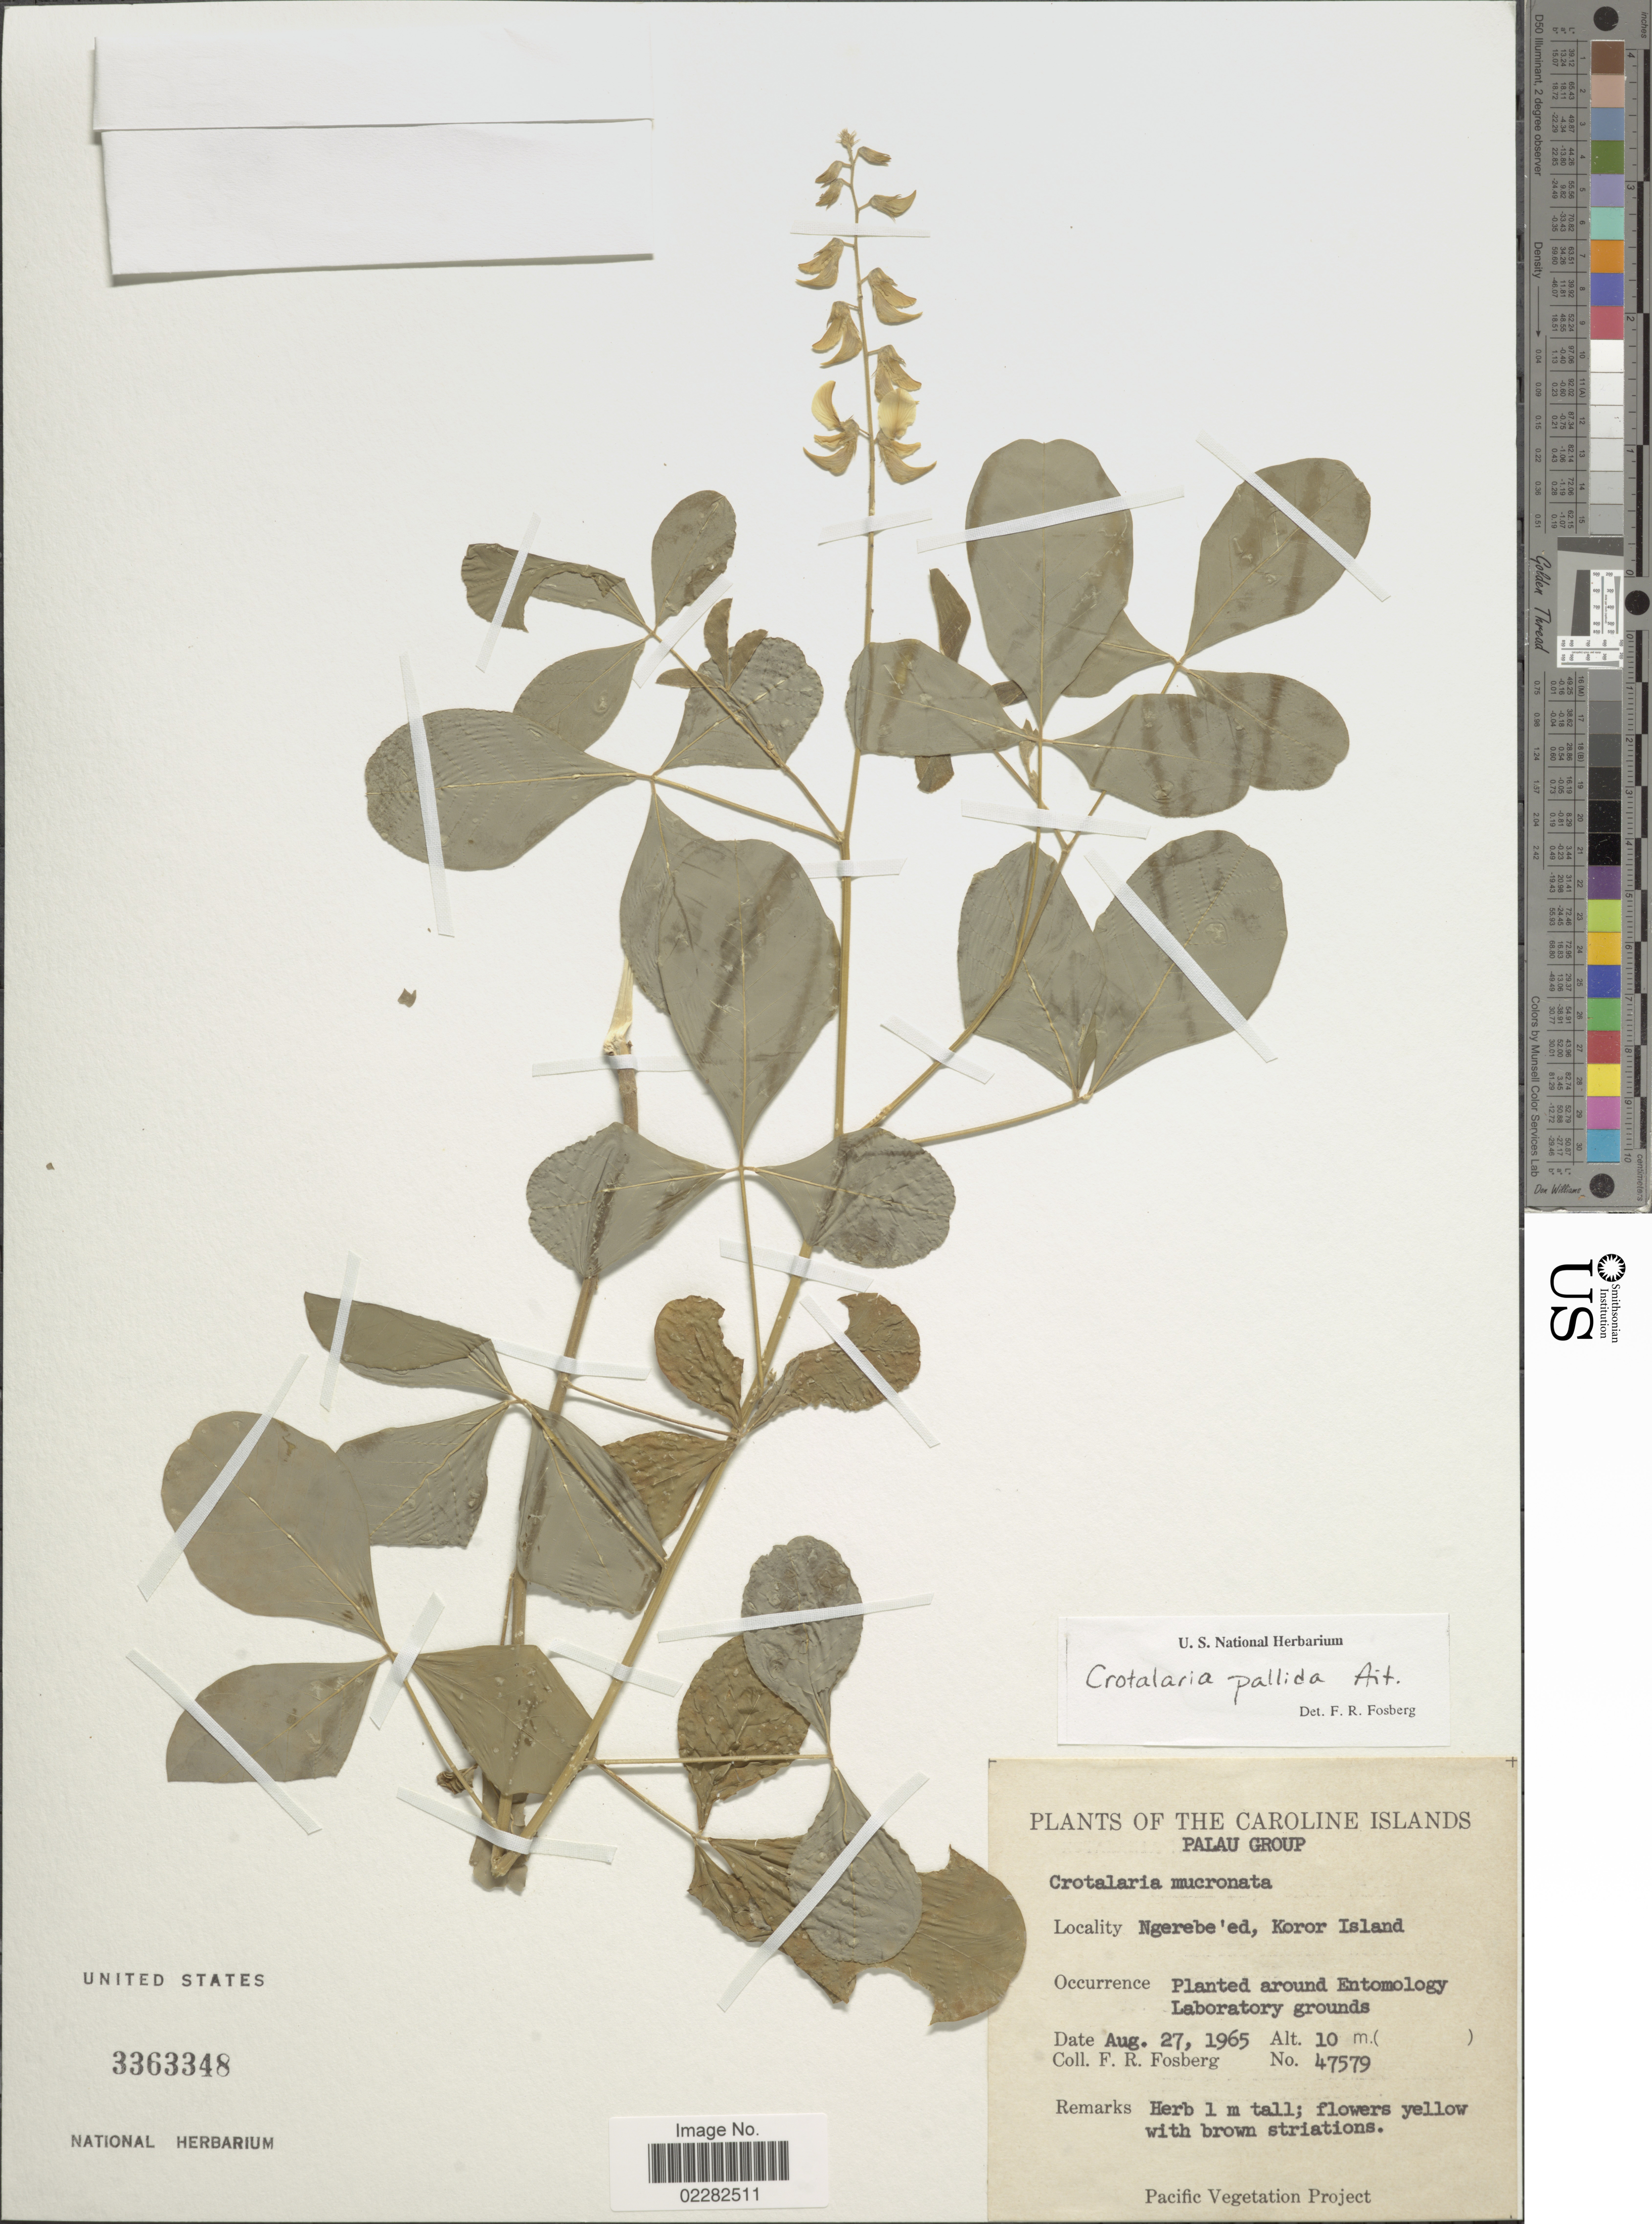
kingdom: Plantae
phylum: Tracheophyta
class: Magnoliopsida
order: Fabales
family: Fabaceae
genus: Crotalaria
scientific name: Crotalaria pallida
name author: Aiton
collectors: F. R. Fosberg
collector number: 47579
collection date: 1965-08-27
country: Palau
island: Oreor [Koror]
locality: Ngerebe'ed, Koror Island, planted around Entomology Laboratory grounds.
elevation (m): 10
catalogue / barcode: US 3363348